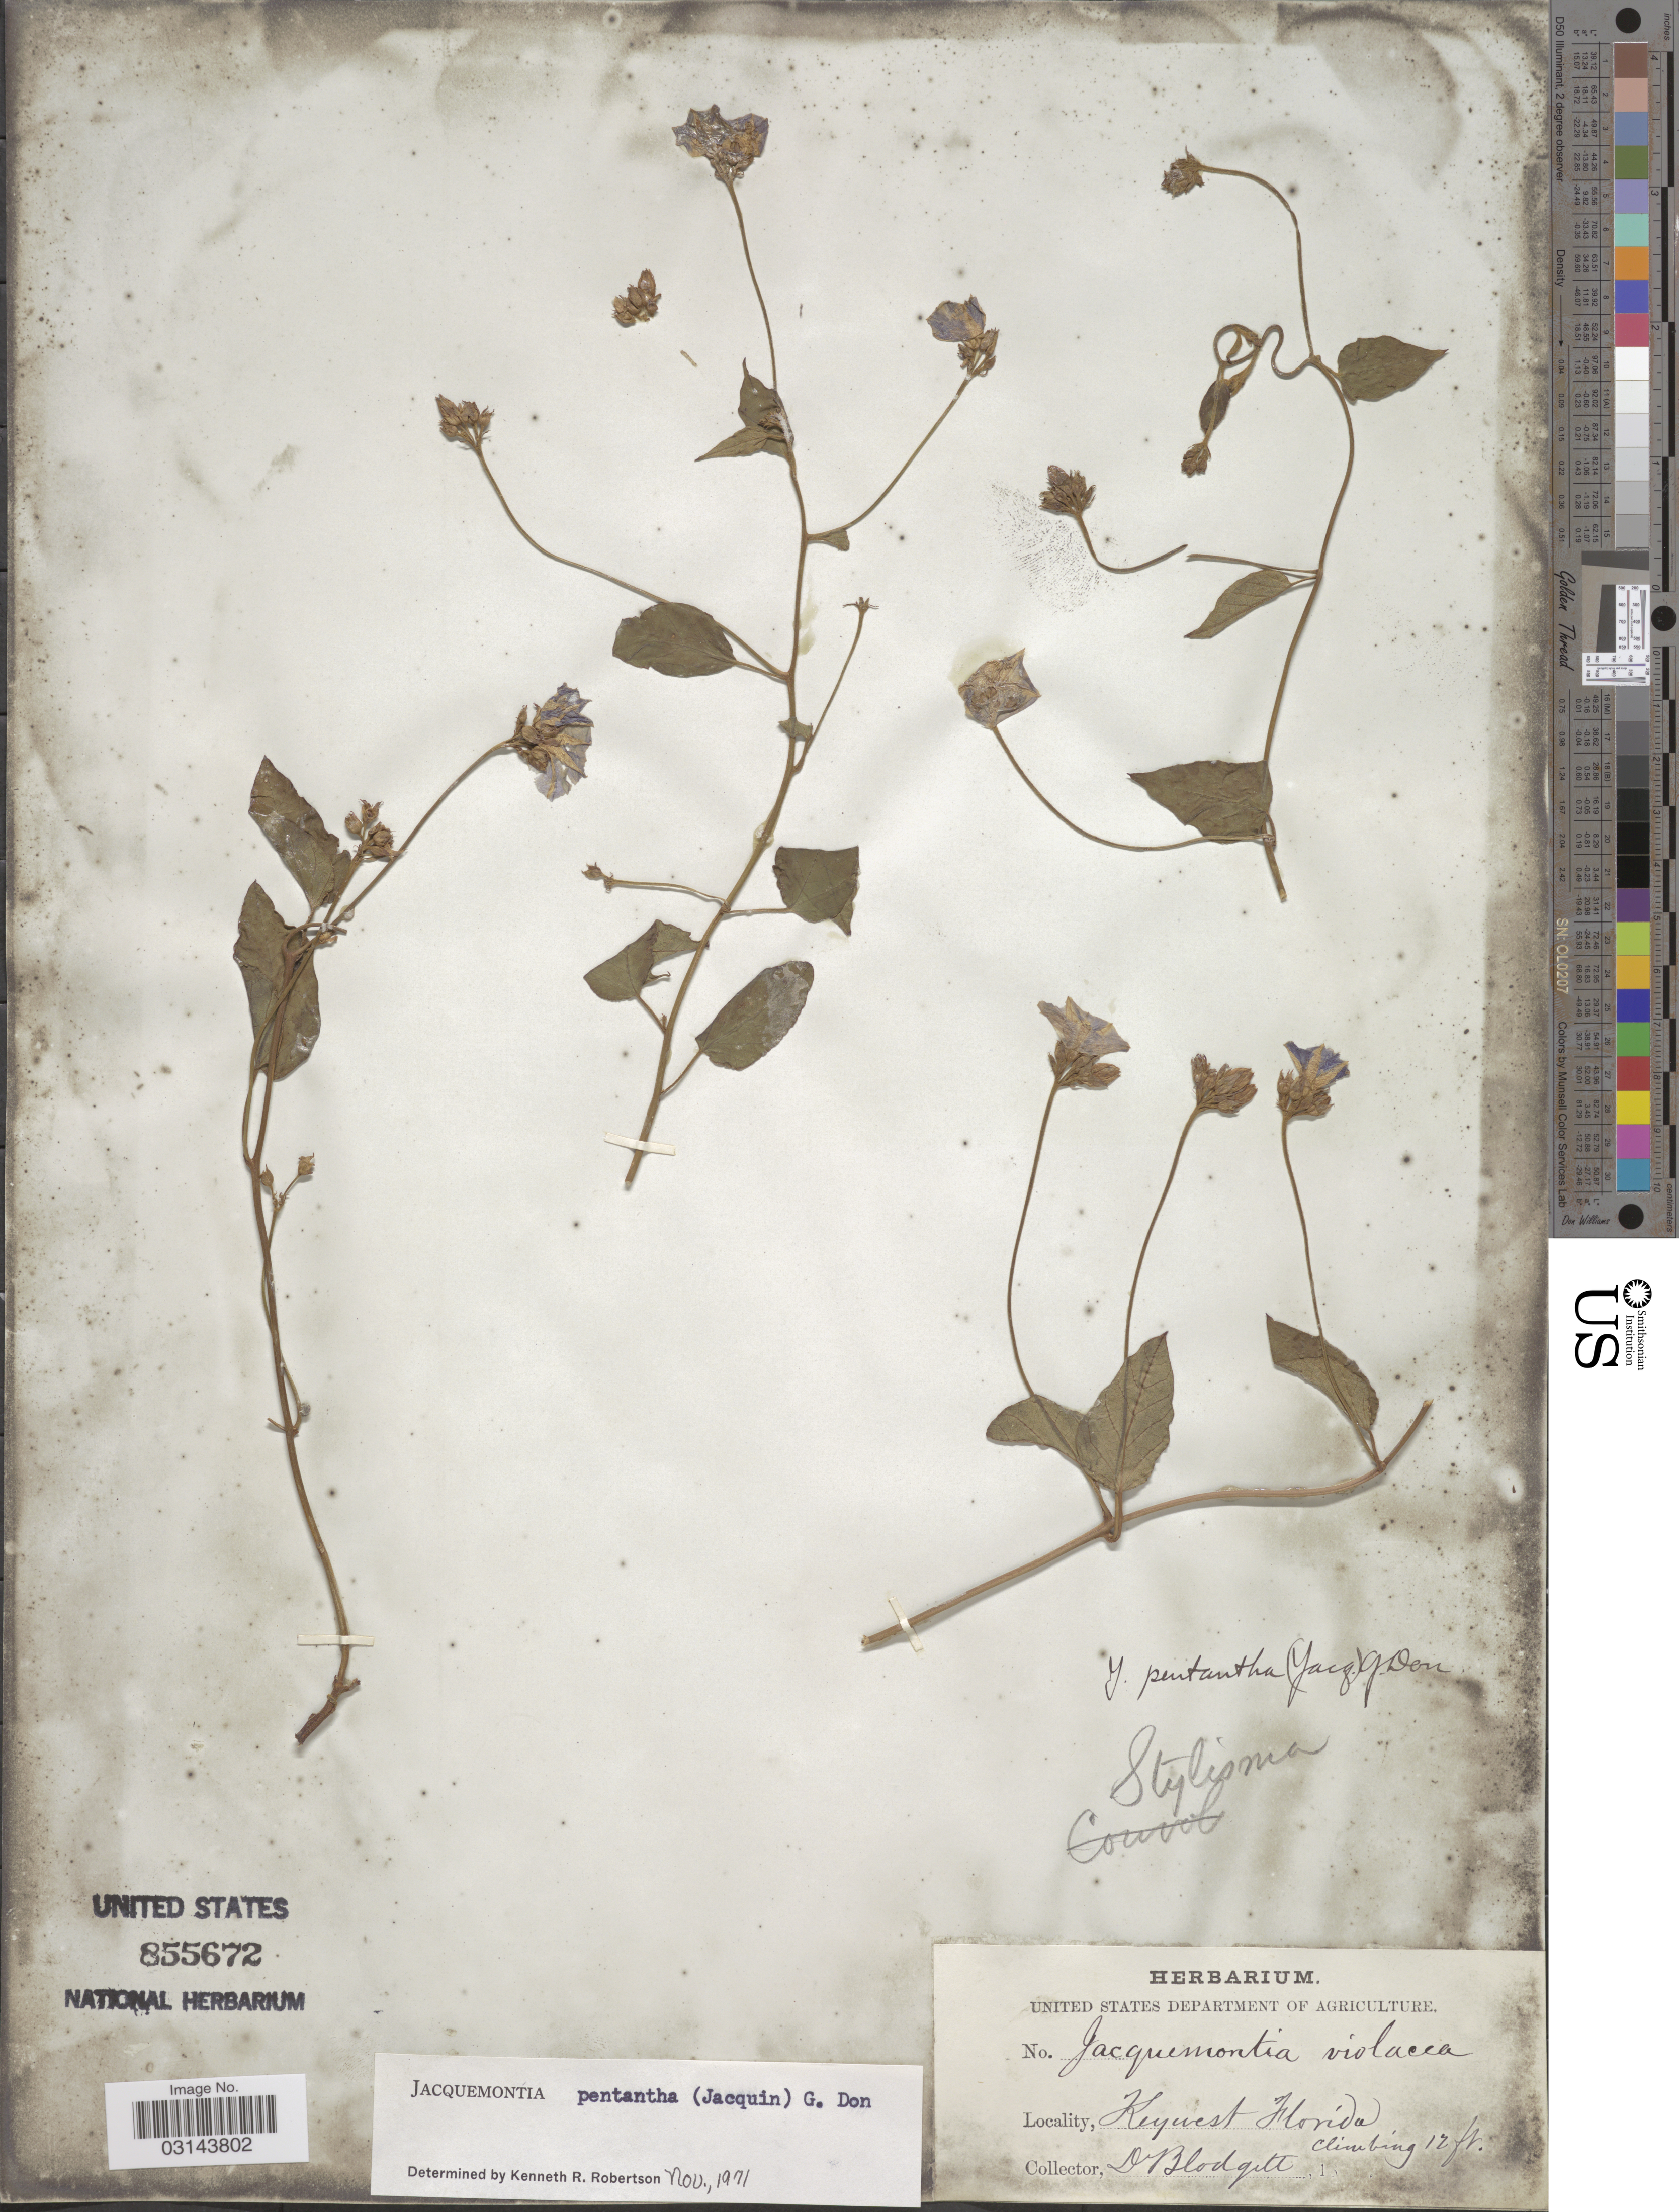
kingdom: Plantae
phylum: Tracheophyta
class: Magnoliopsida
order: Solanales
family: Convolvulaceae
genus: Jacquemontia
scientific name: Jacquemontia pentanthos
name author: (Jacq.) G. Don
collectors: -. Blodgett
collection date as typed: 18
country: United States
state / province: Florida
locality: Keywest Florida.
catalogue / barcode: US 855672